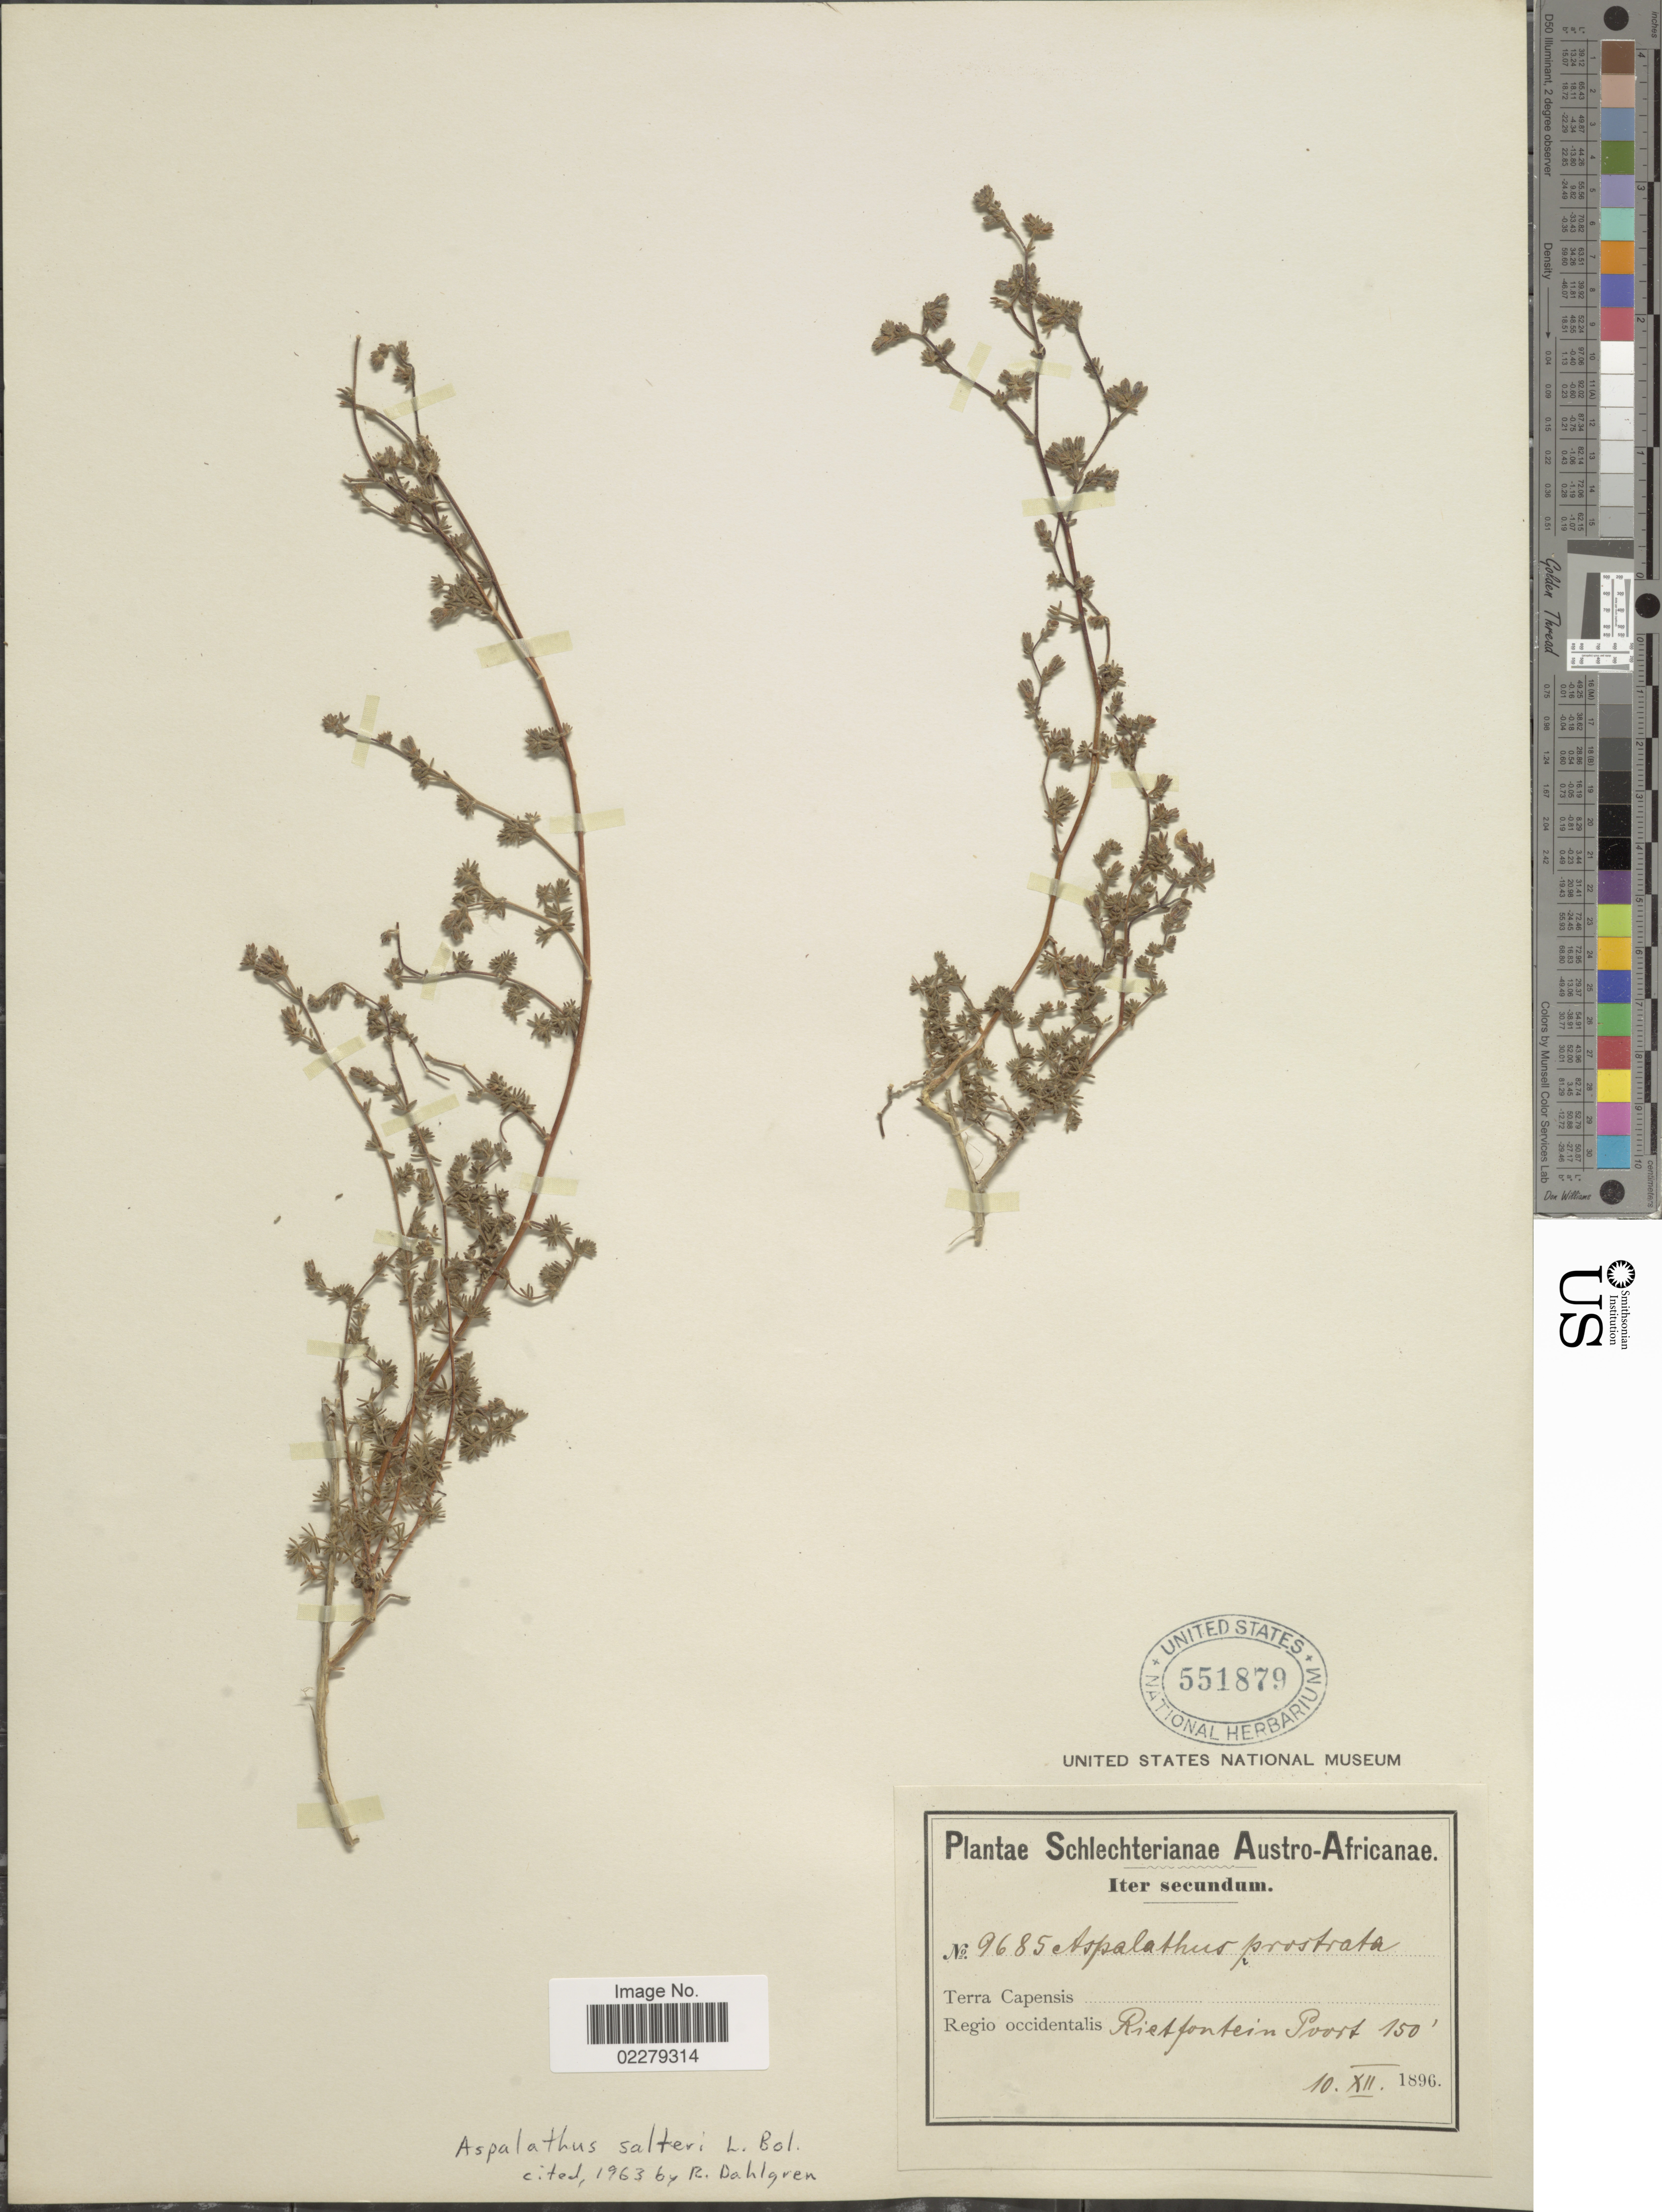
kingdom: Plantae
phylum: Tracheophyta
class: Magnoliopsida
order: Fabales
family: Fabaceae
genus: Aspalathus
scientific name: Aspalathus salteri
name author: L. Bolus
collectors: Schlechter, --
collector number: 9685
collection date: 1896-12-10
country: South Africa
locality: Austro- Africanae. Terra Capensis. Regio occidentalis. Rietfontein Poort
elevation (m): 46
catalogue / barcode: US 551879